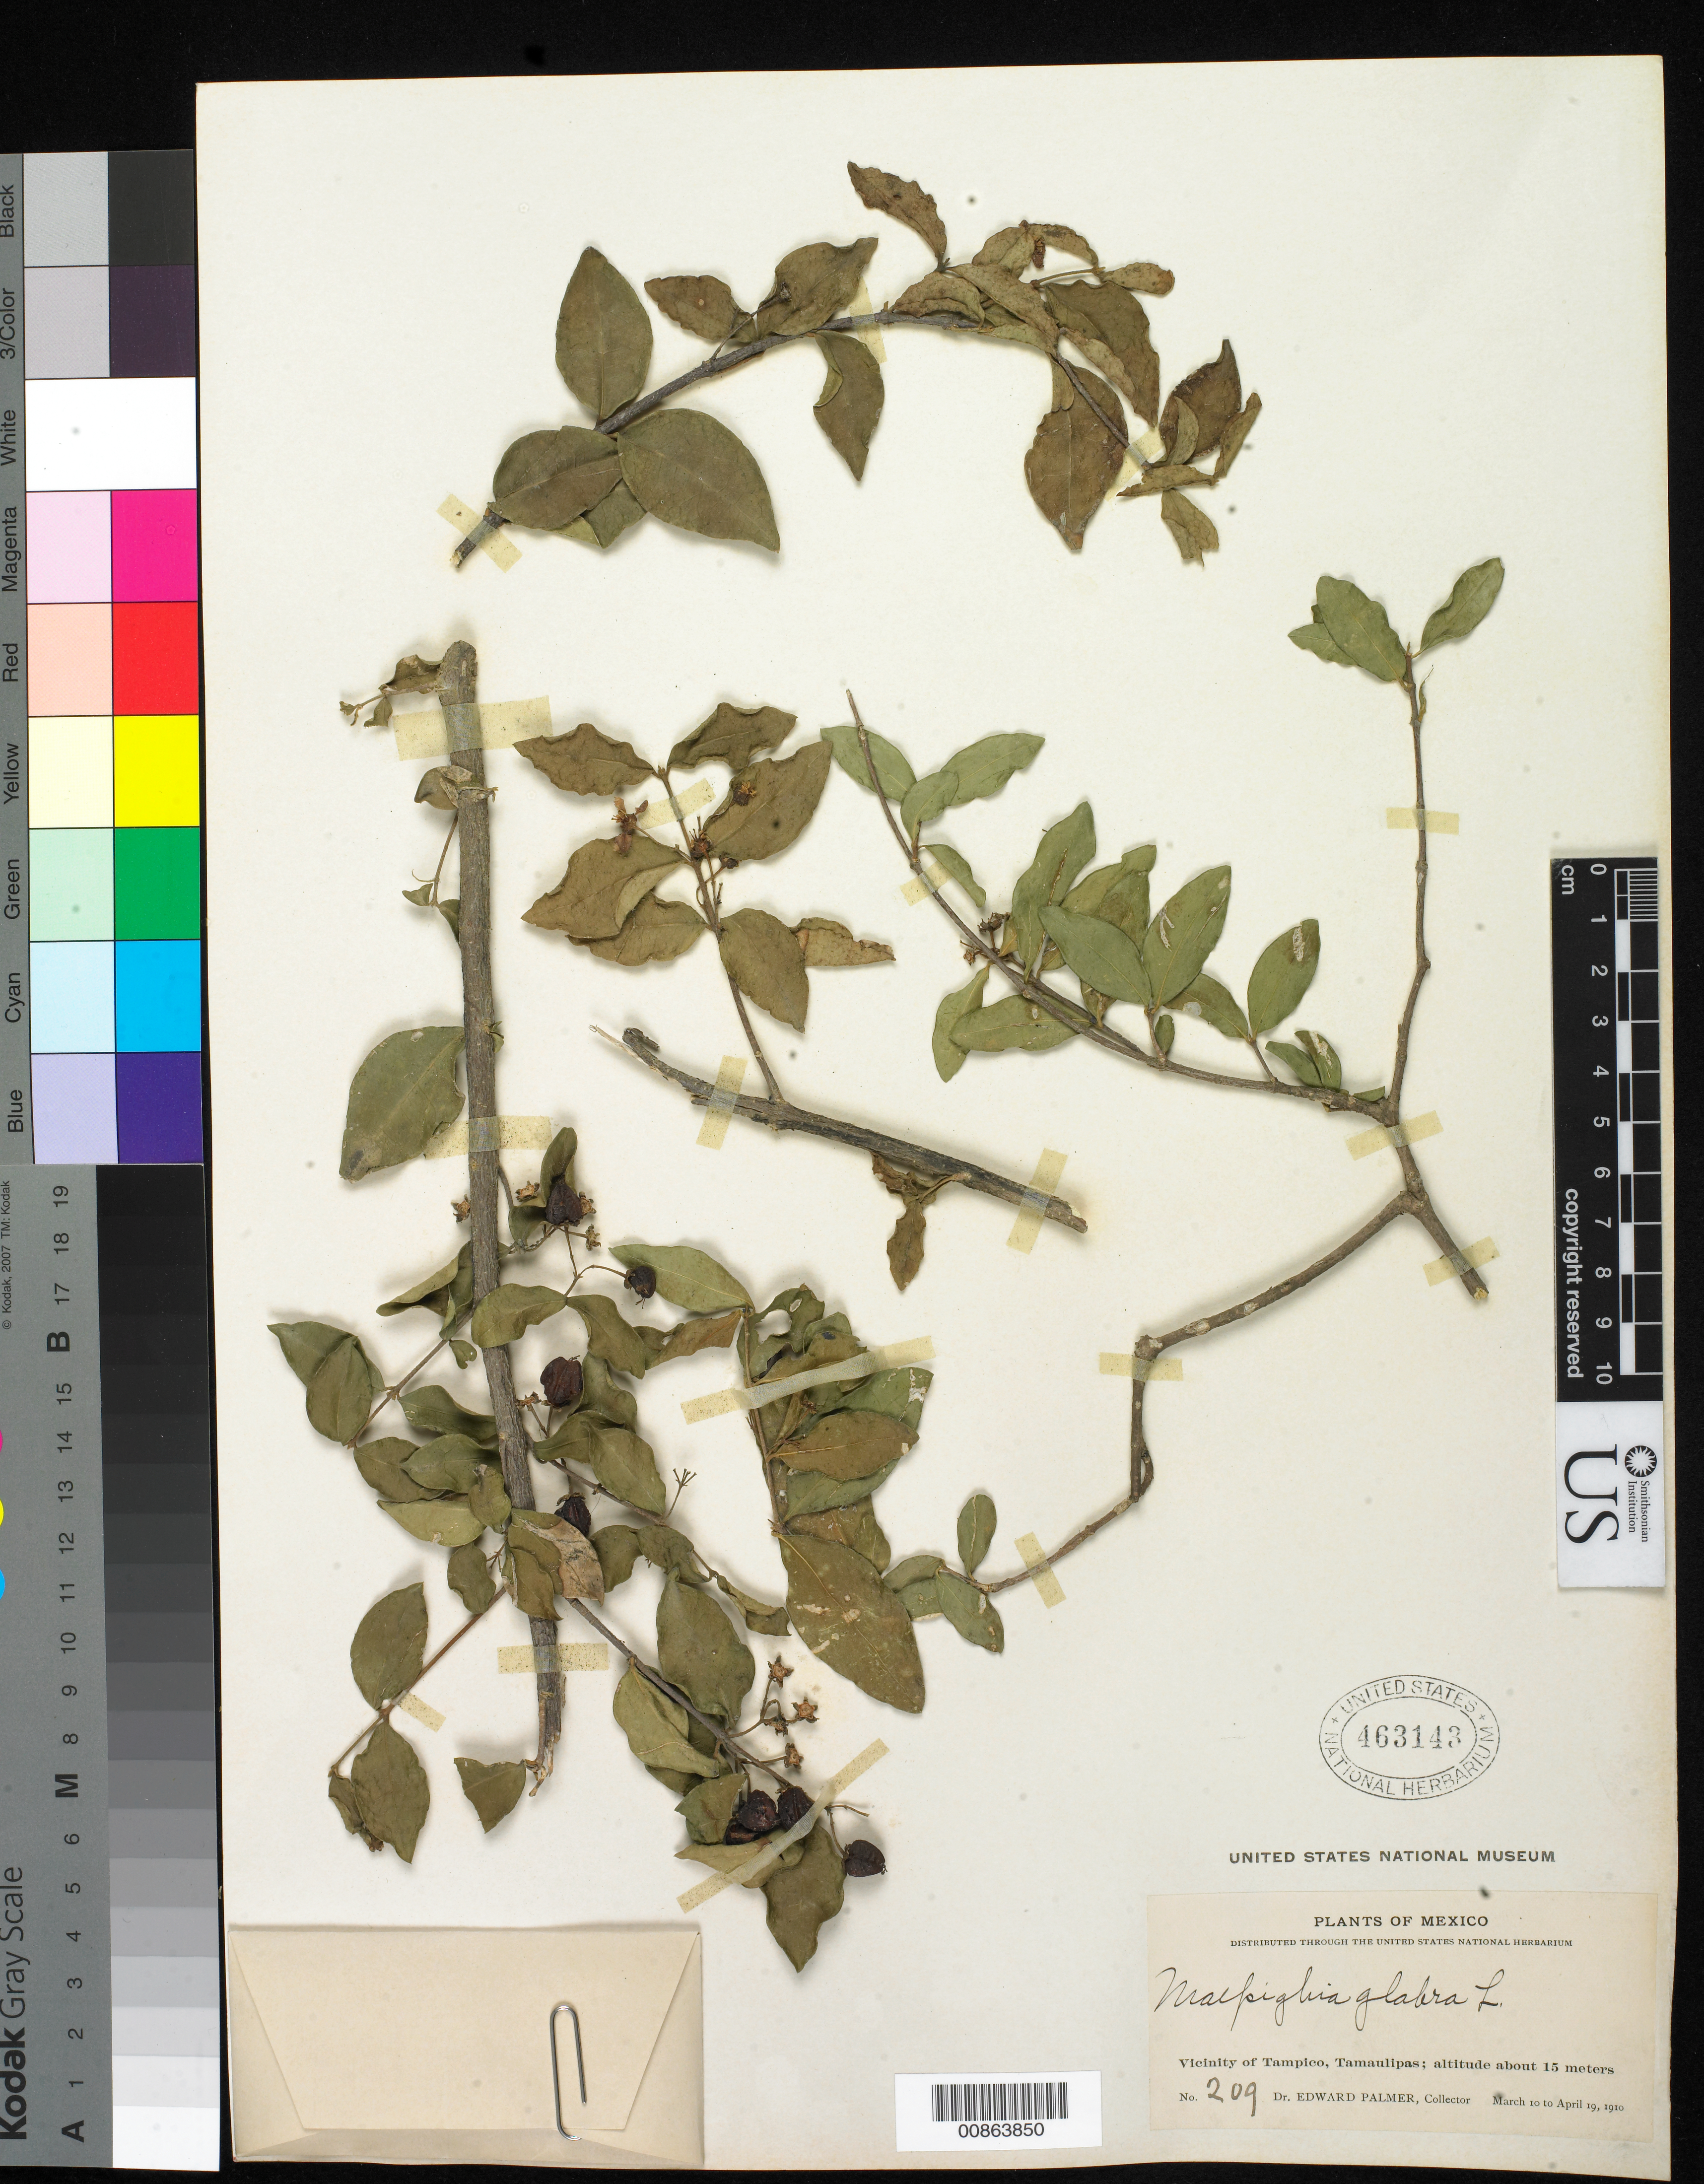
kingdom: Plantae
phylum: Tracheophyta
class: Magnoliopsida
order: Malpighiales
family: Malpighiaceae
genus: Malpighia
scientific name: Malpighia glabra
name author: L.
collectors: E. Palmer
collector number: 209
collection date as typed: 10 Mar 1910 to 19 Apr 1910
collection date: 1910-03-10/1910-04-19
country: Mexico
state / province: Tamaulipas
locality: Vicinity of Tampico, Tamaulipas.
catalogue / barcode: US 463143